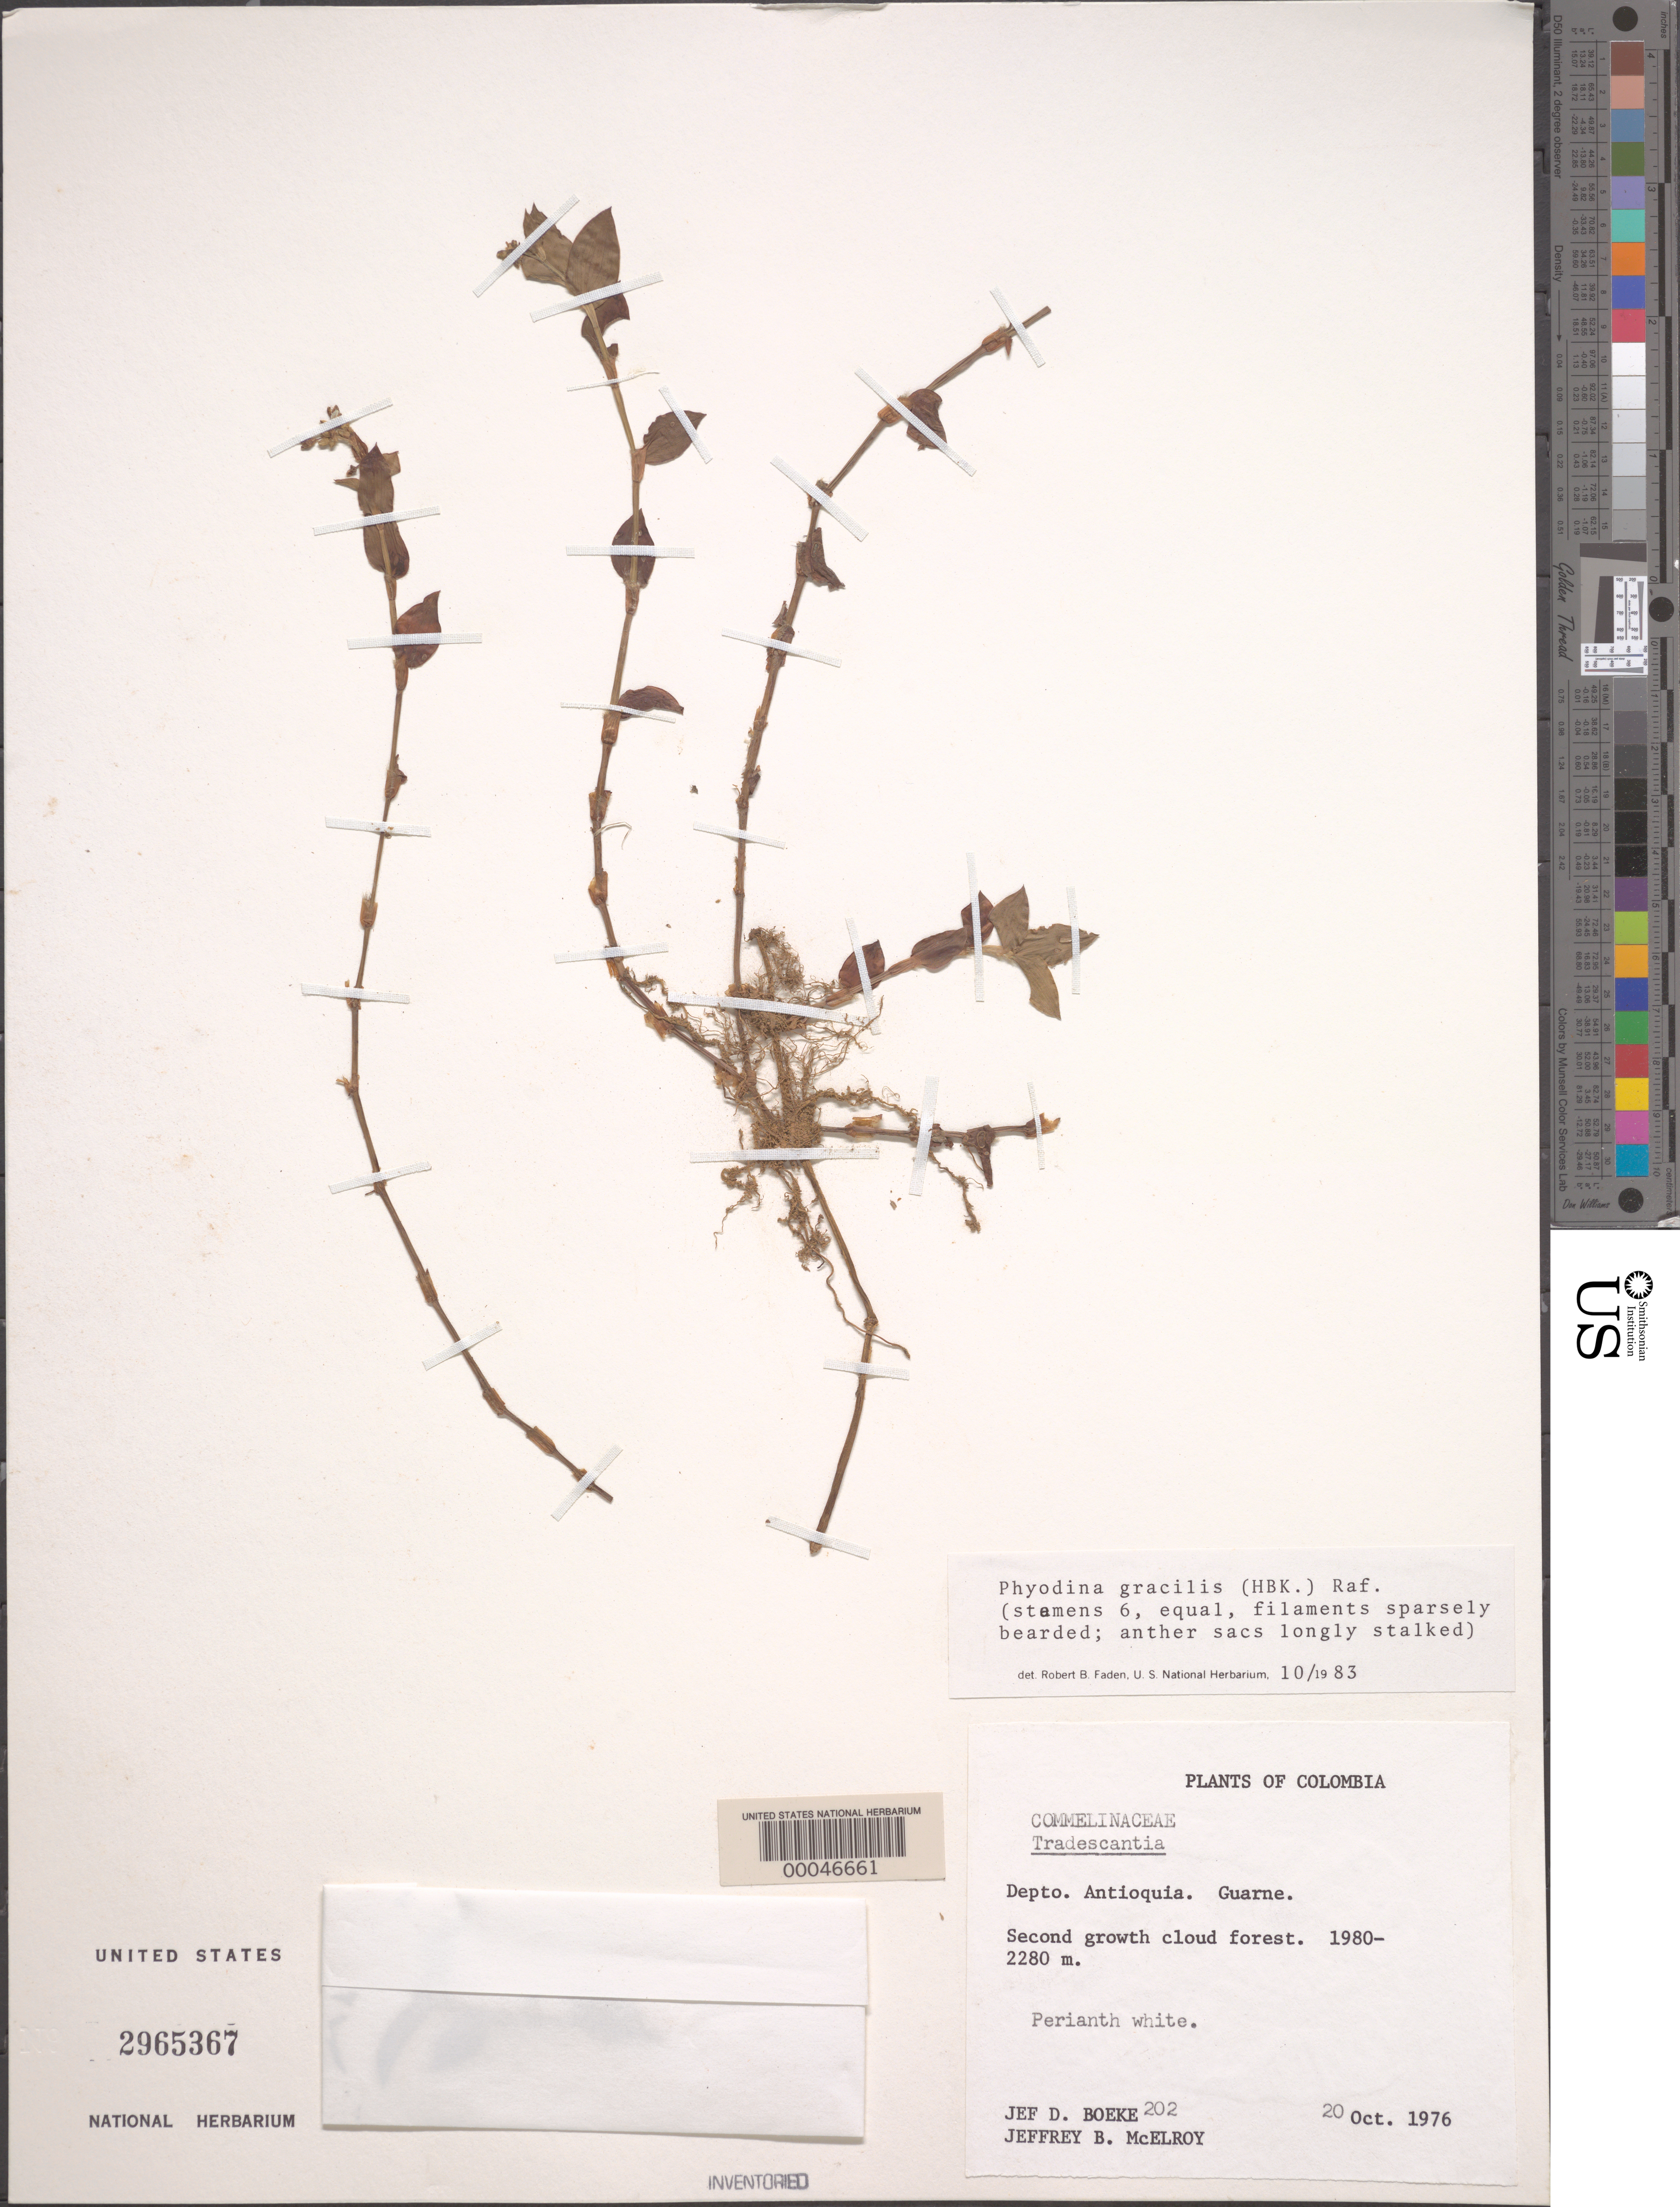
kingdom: Plantae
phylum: Tracheophyta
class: Liliopsida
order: Commelinales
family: Commelinaceae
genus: Callisia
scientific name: Callisia gracilis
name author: (Kunth) D.R. Hunt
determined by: Faden, Robert B., (US), Smithsonian Institution - National Museum of Natural History (UNITED STATES)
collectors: J. D. Boeke & J. B. McElroy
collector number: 202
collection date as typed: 20 Oct 1976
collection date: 1976-10-20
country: Colombia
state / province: Antioquia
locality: Guarne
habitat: Second growth, cloud forest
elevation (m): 1980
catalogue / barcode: US 2965367